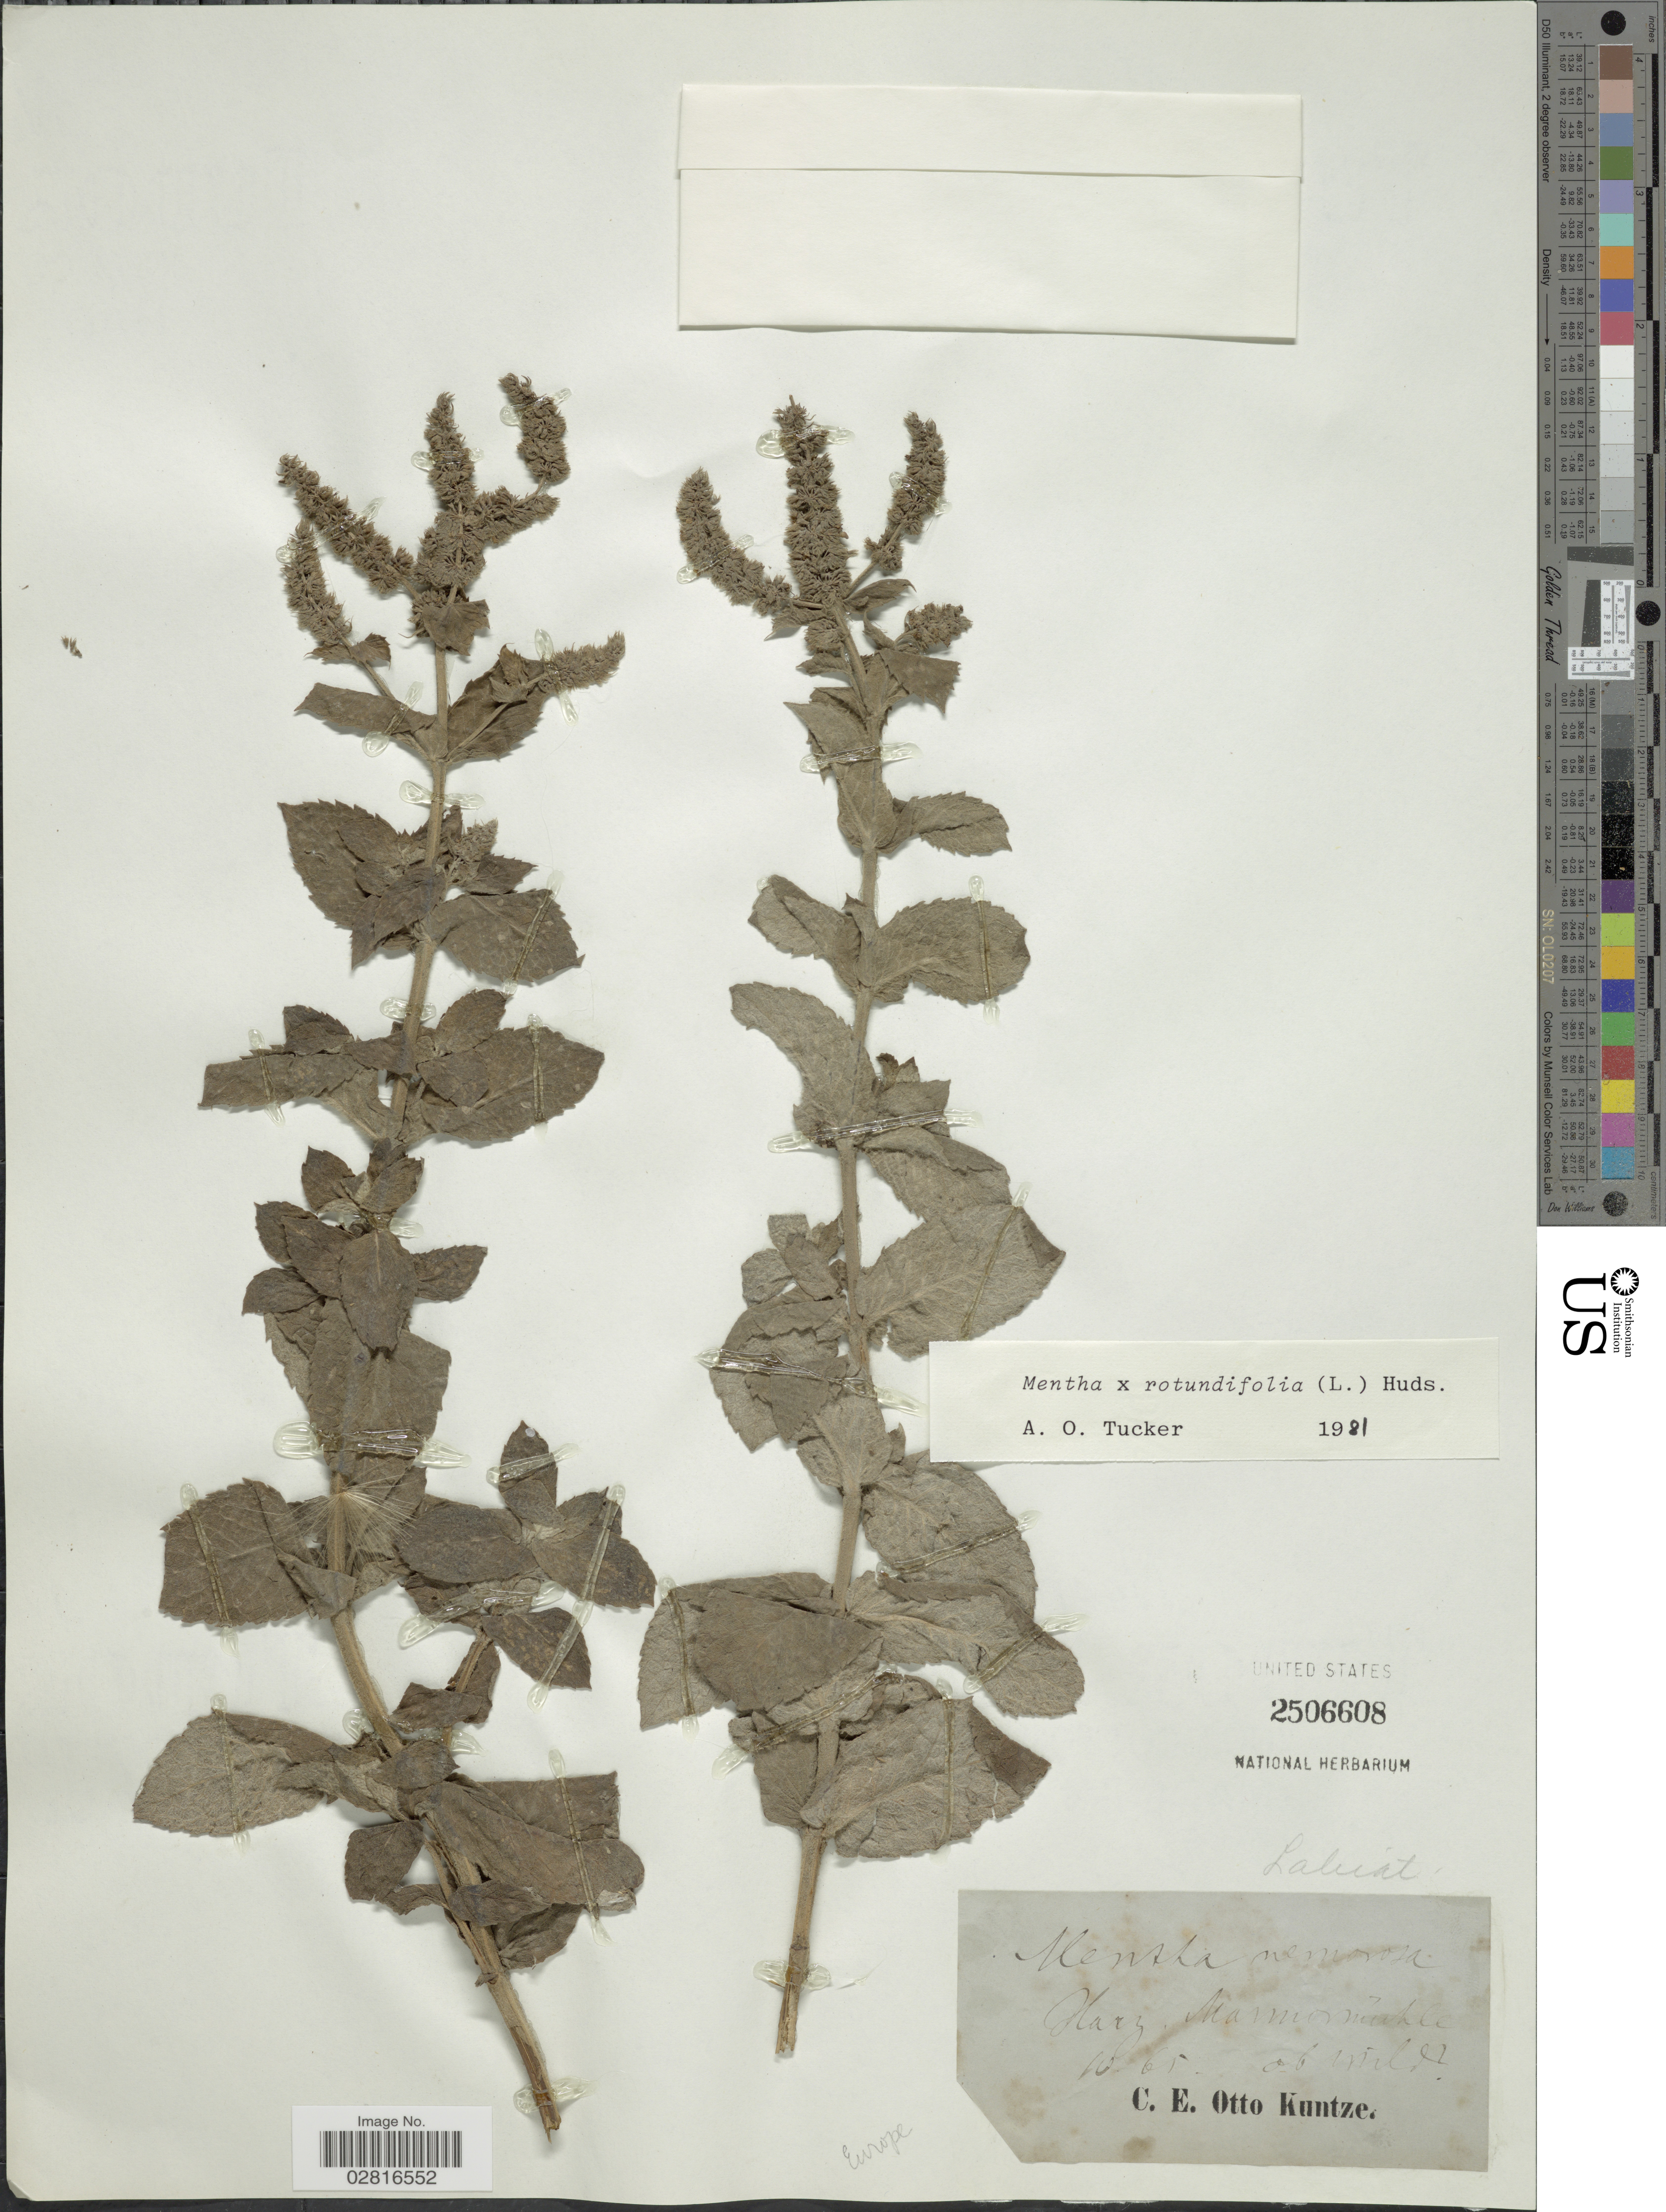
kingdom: Plantae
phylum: Tracheophyta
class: Magnoliopsida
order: Lamiales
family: Lamiaceae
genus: Mentha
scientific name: Mentha rotundifolia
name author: (L.) Huds.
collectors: C.E.O. Kuntze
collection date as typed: Transcribed d/m/y: /10/65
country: Germany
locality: Europe. Harz. Marmormuhle [interpreted]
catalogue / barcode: US 2506608